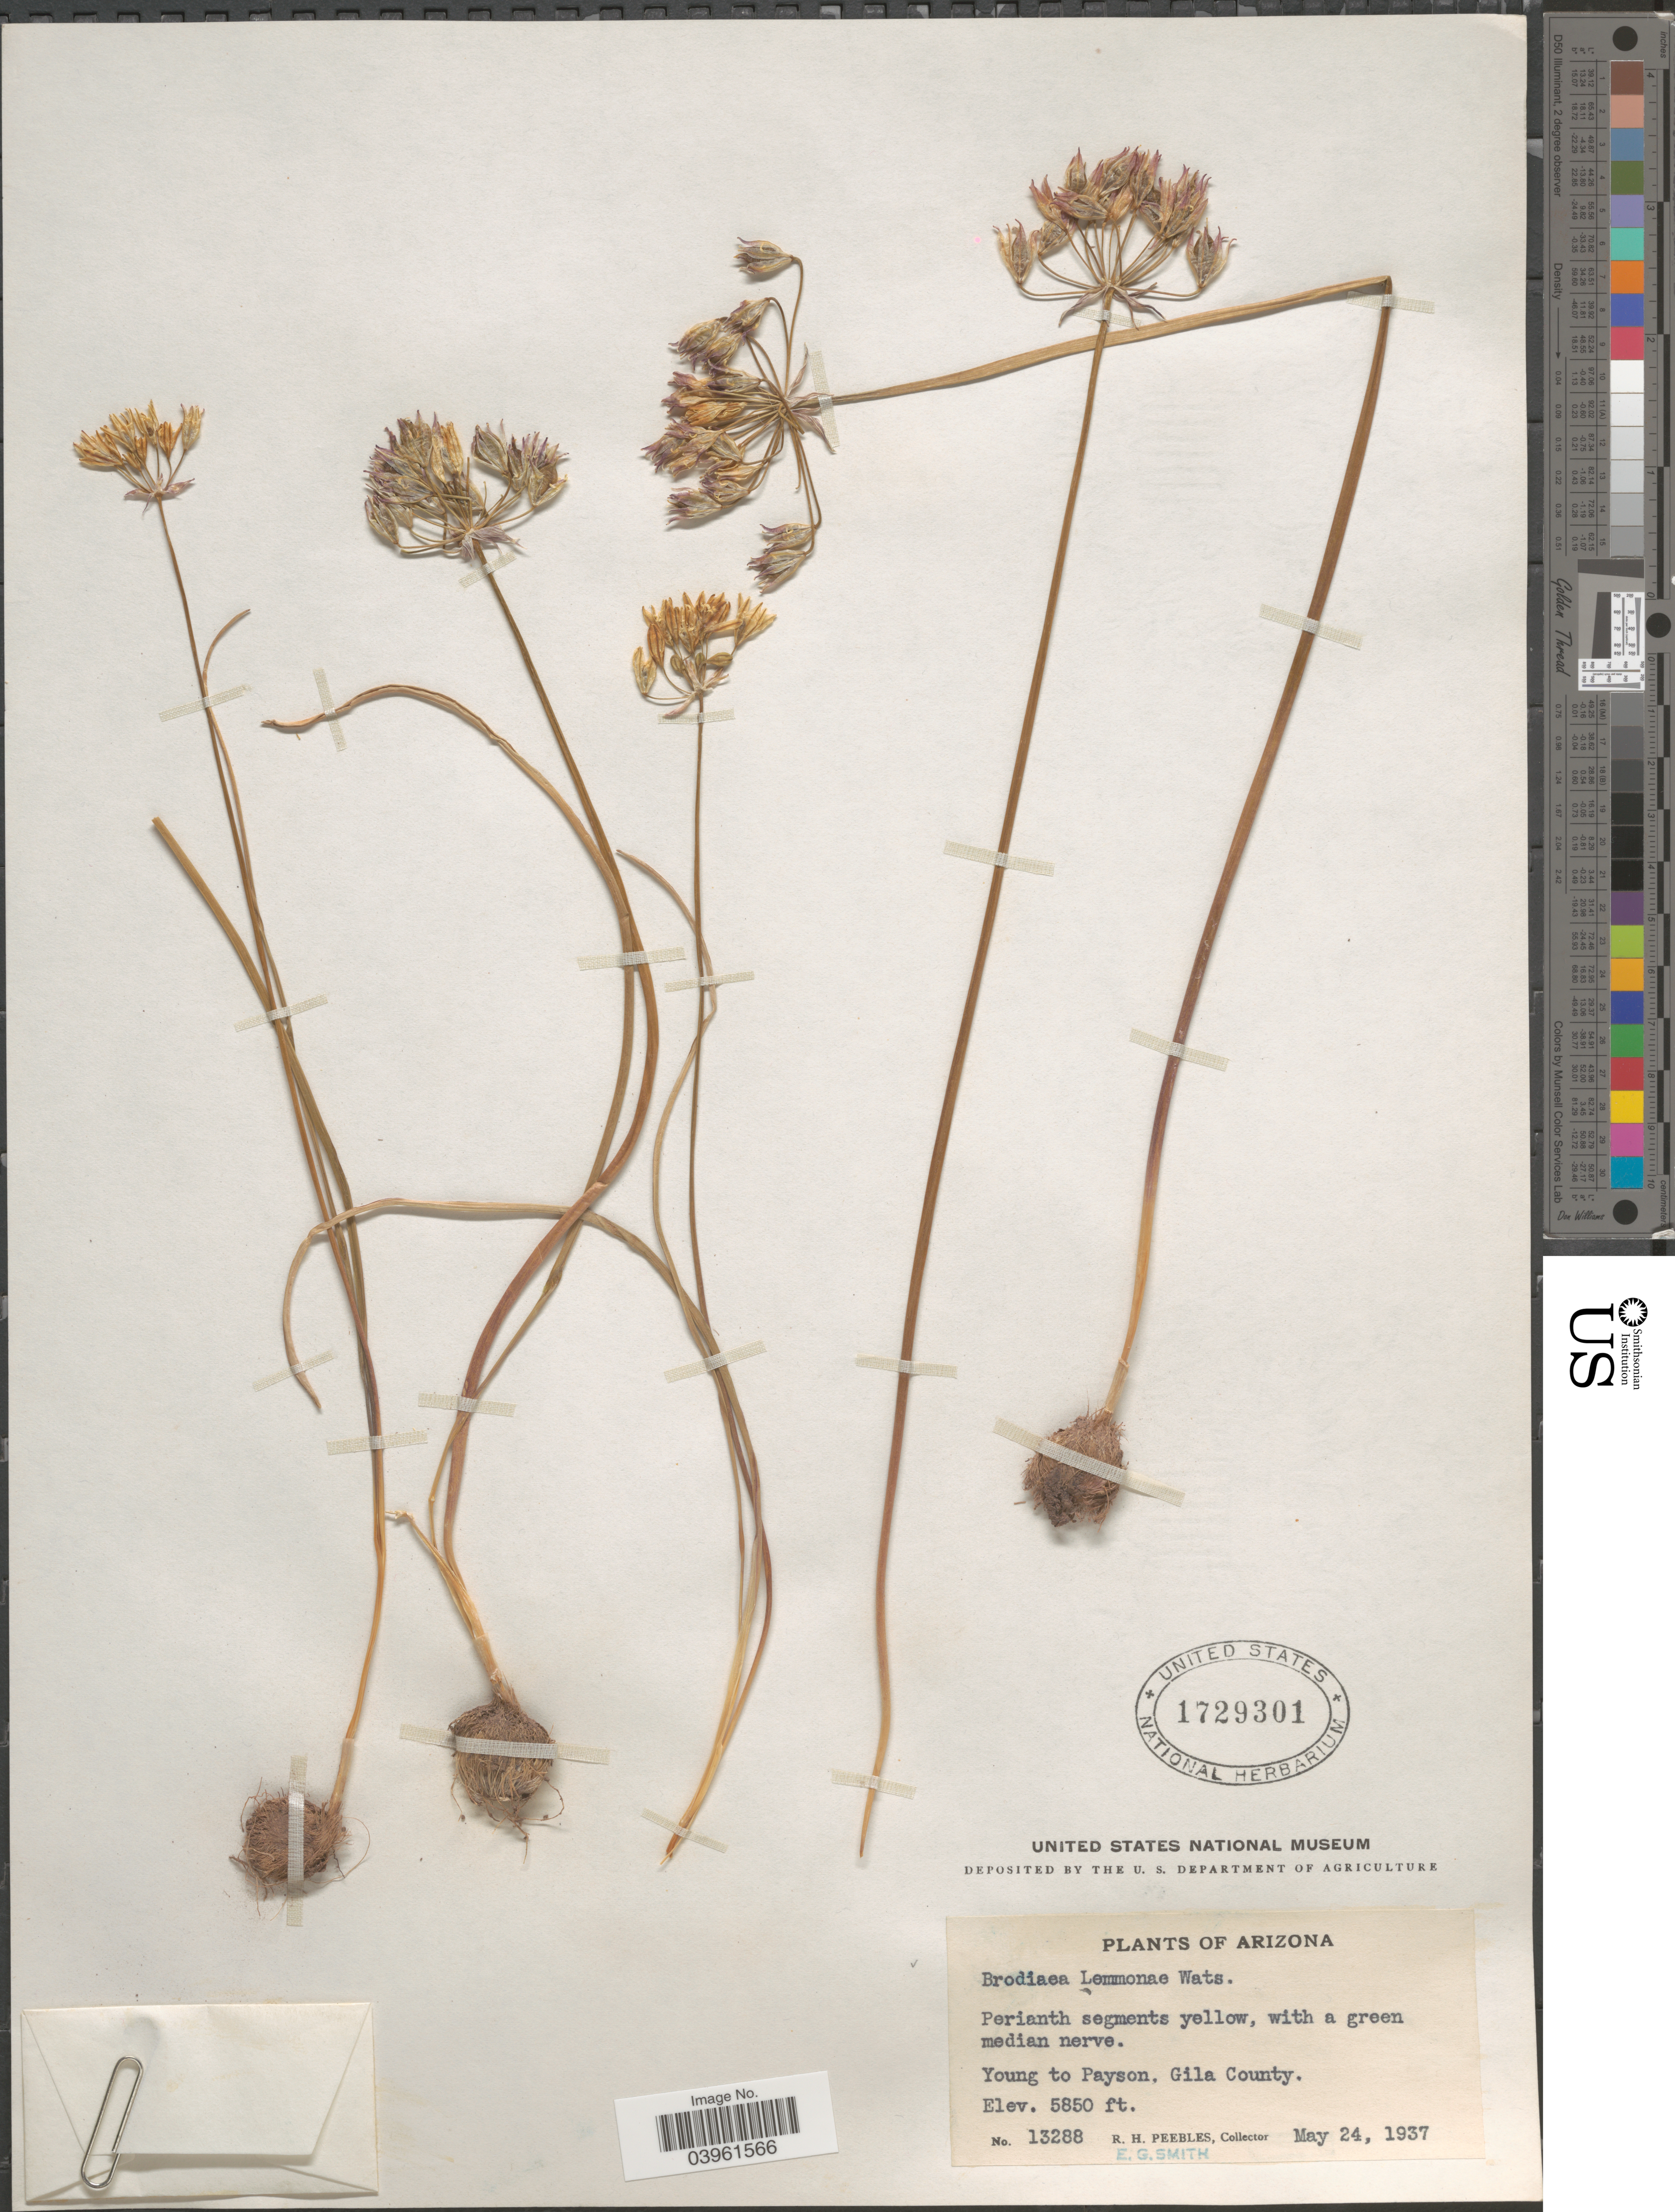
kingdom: Plantae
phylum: Tracheophyta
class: Liliopsida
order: Asparagales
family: Asparagaceae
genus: Triteleia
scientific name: Triteleia lemmoniae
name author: (S. Watson) Greene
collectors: R. H. Peebles & E. G. Smith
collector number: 13288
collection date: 1937-05-24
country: United States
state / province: Arizona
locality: Young to Payson, Gila County.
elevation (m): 1783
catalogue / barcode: US 1729301